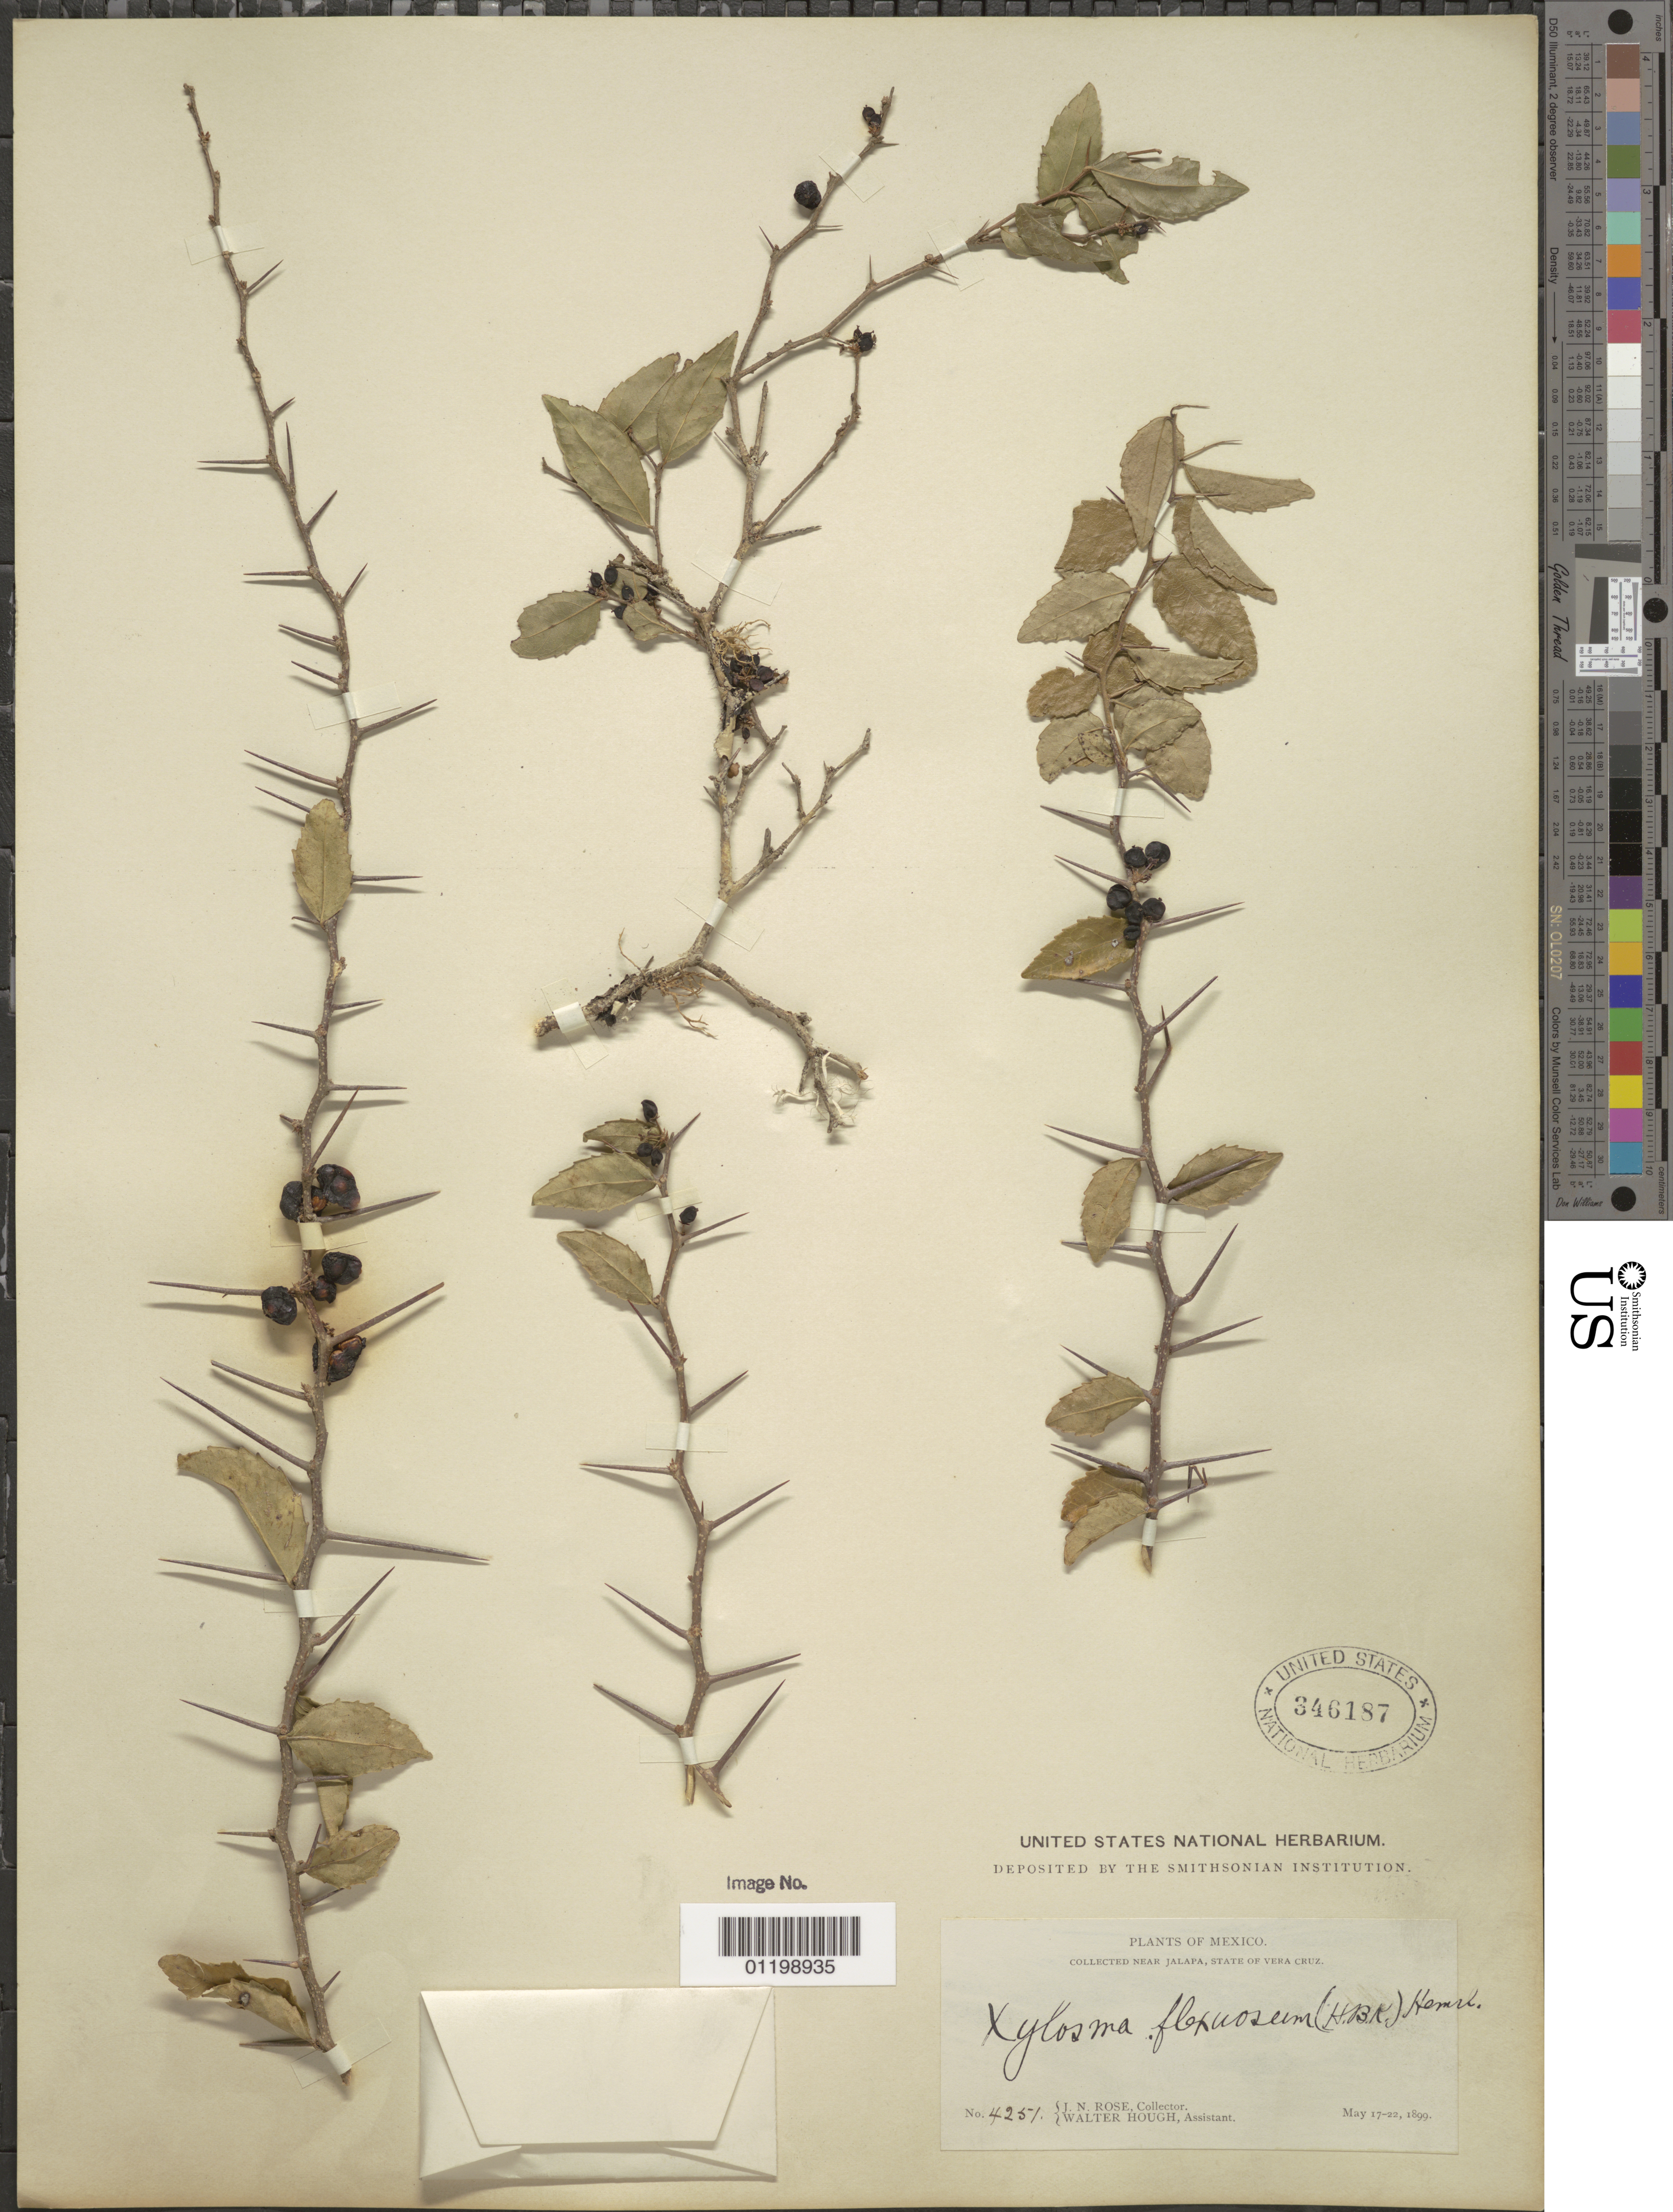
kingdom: Plantae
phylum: Tracheophyta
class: Magnoliopsida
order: Malpighiales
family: Salicaceae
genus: Xylosma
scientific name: Xylosma flexuosa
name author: (Kunth) Hemsl.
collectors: J. N. Rose & W. Hough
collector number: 4251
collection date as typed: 17 May 1899 to 22 May 1899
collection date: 1899-05-17/1899-05-22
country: Mexico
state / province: Veracruz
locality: Near Jalapa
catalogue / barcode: US 346187